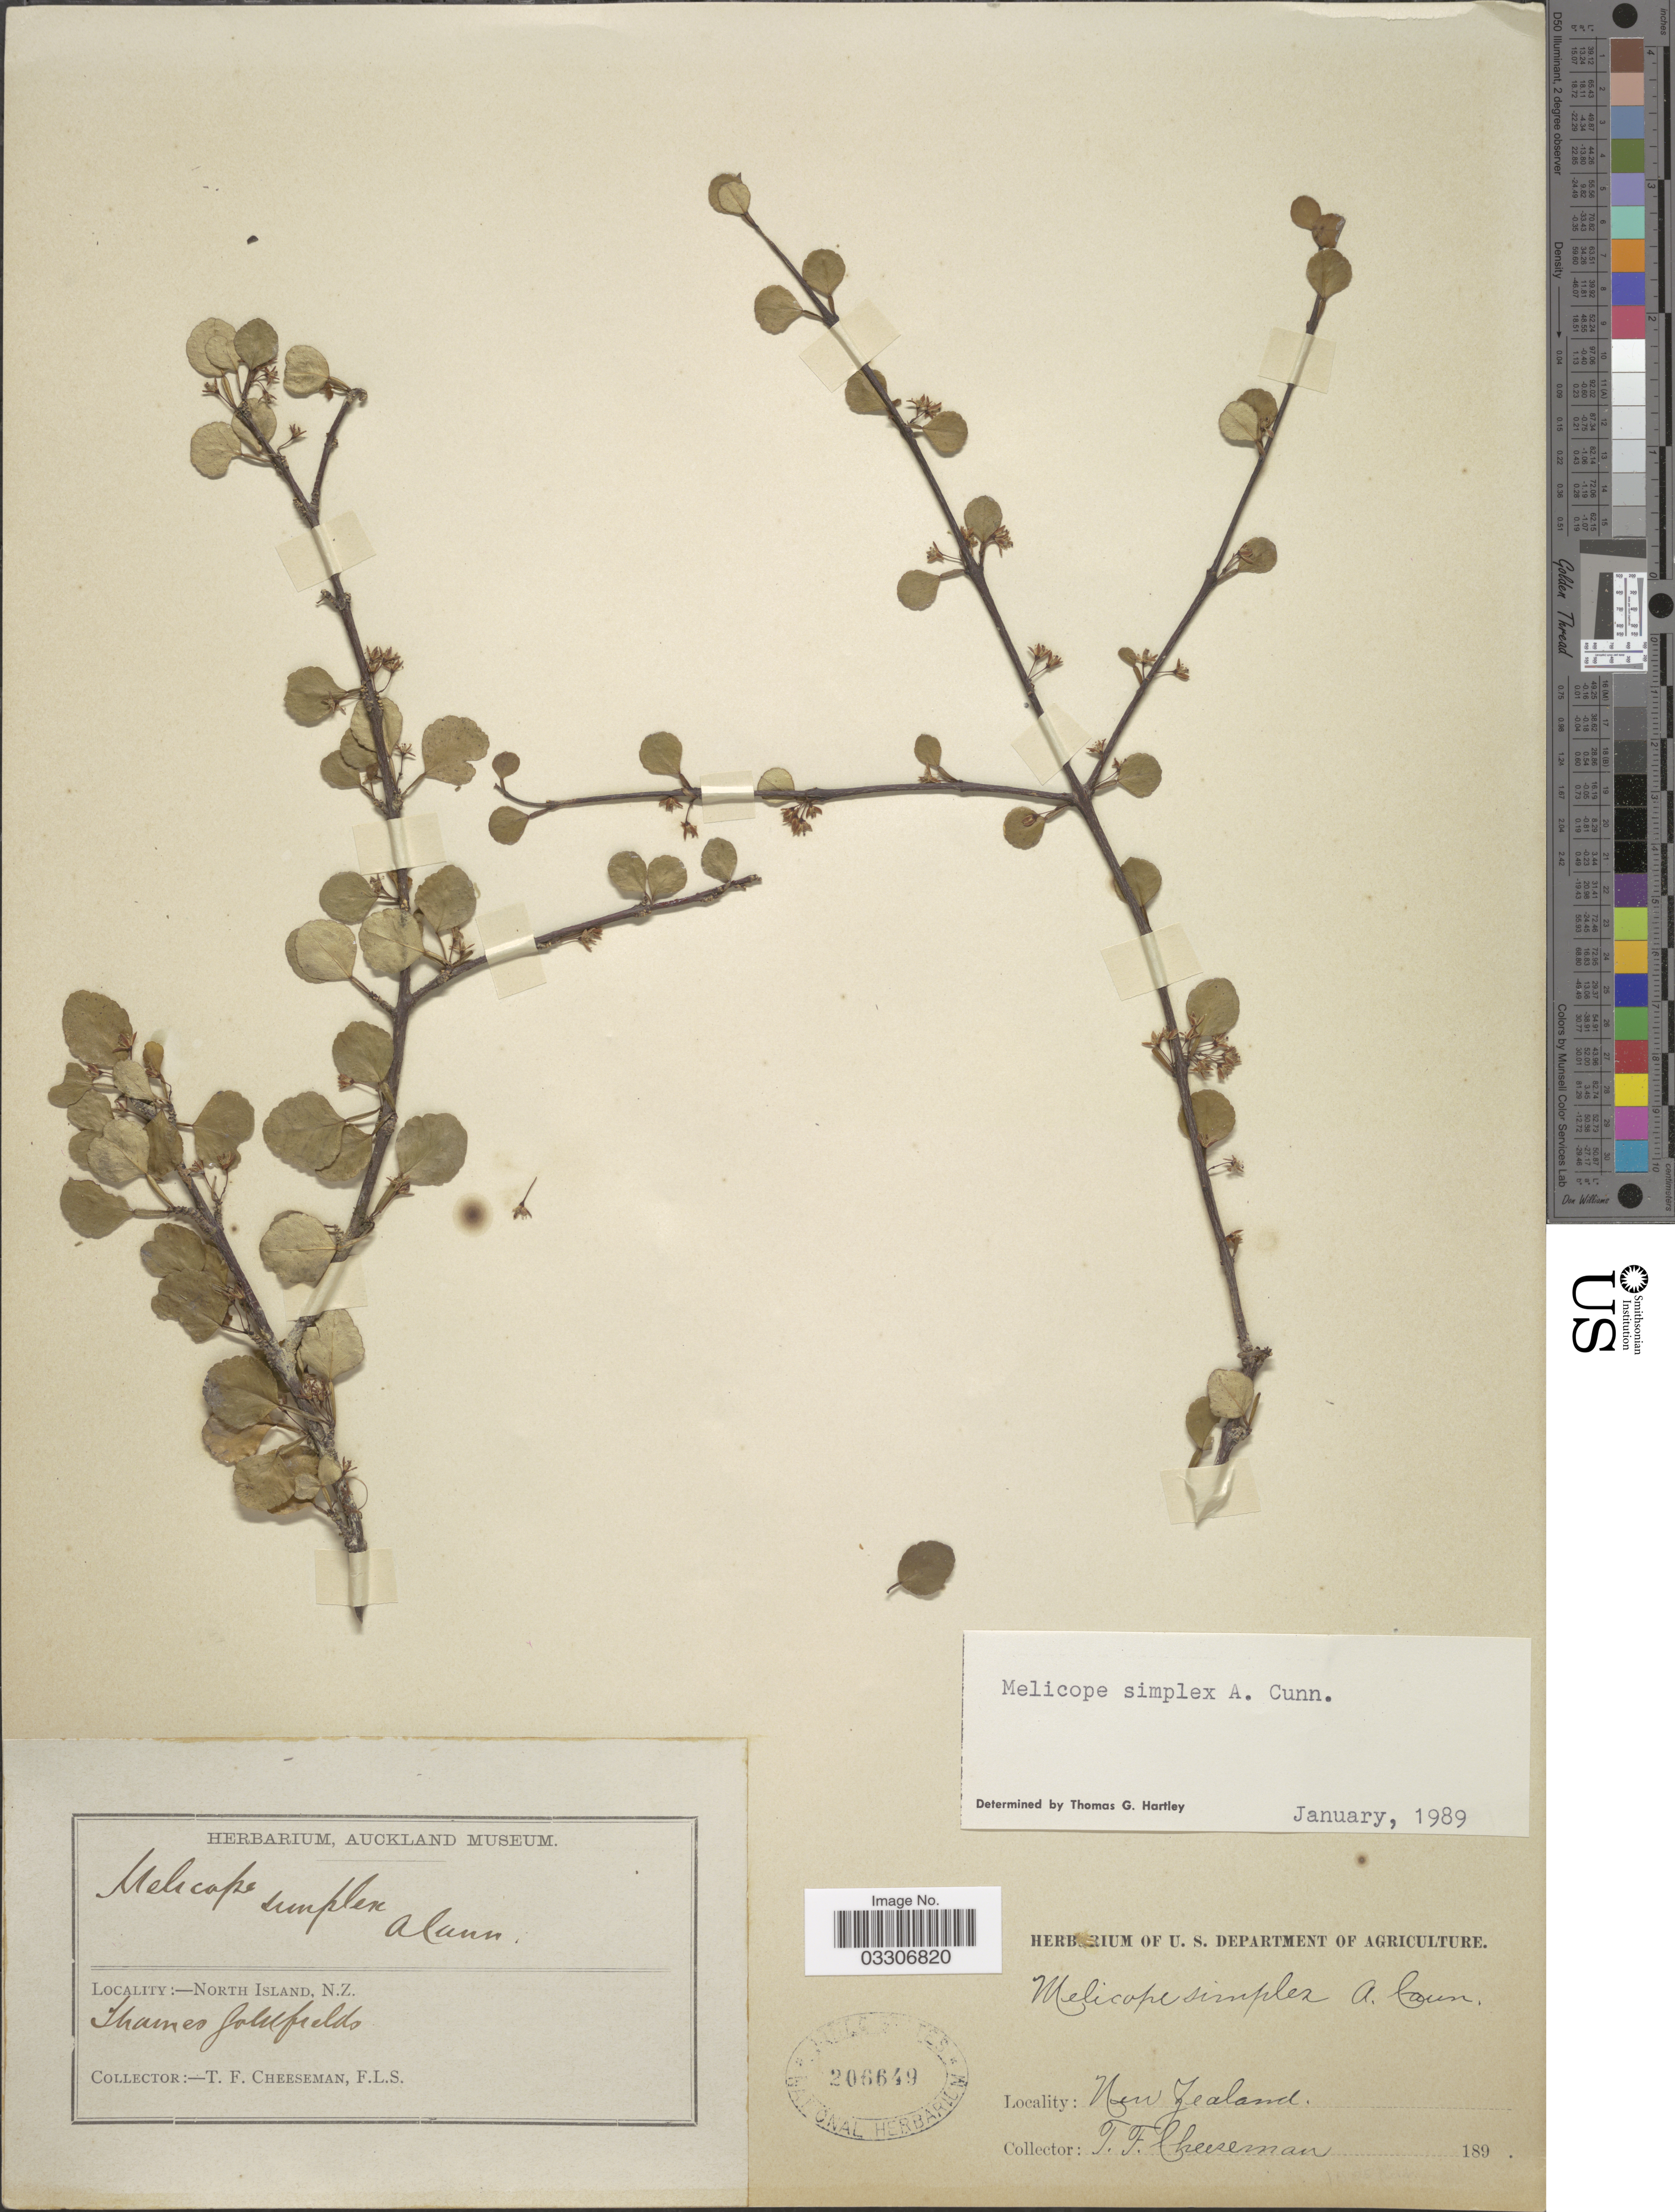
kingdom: Plantae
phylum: Tracheophyta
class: Magnoliopsida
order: Sapindales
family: Rutaceae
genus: Melicope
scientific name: Melicope simplex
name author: A. Cunn.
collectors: T. F. Cheeseman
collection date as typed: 189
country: New Zealand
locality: North Island. Thames Goldfields.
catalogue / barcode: US 206649